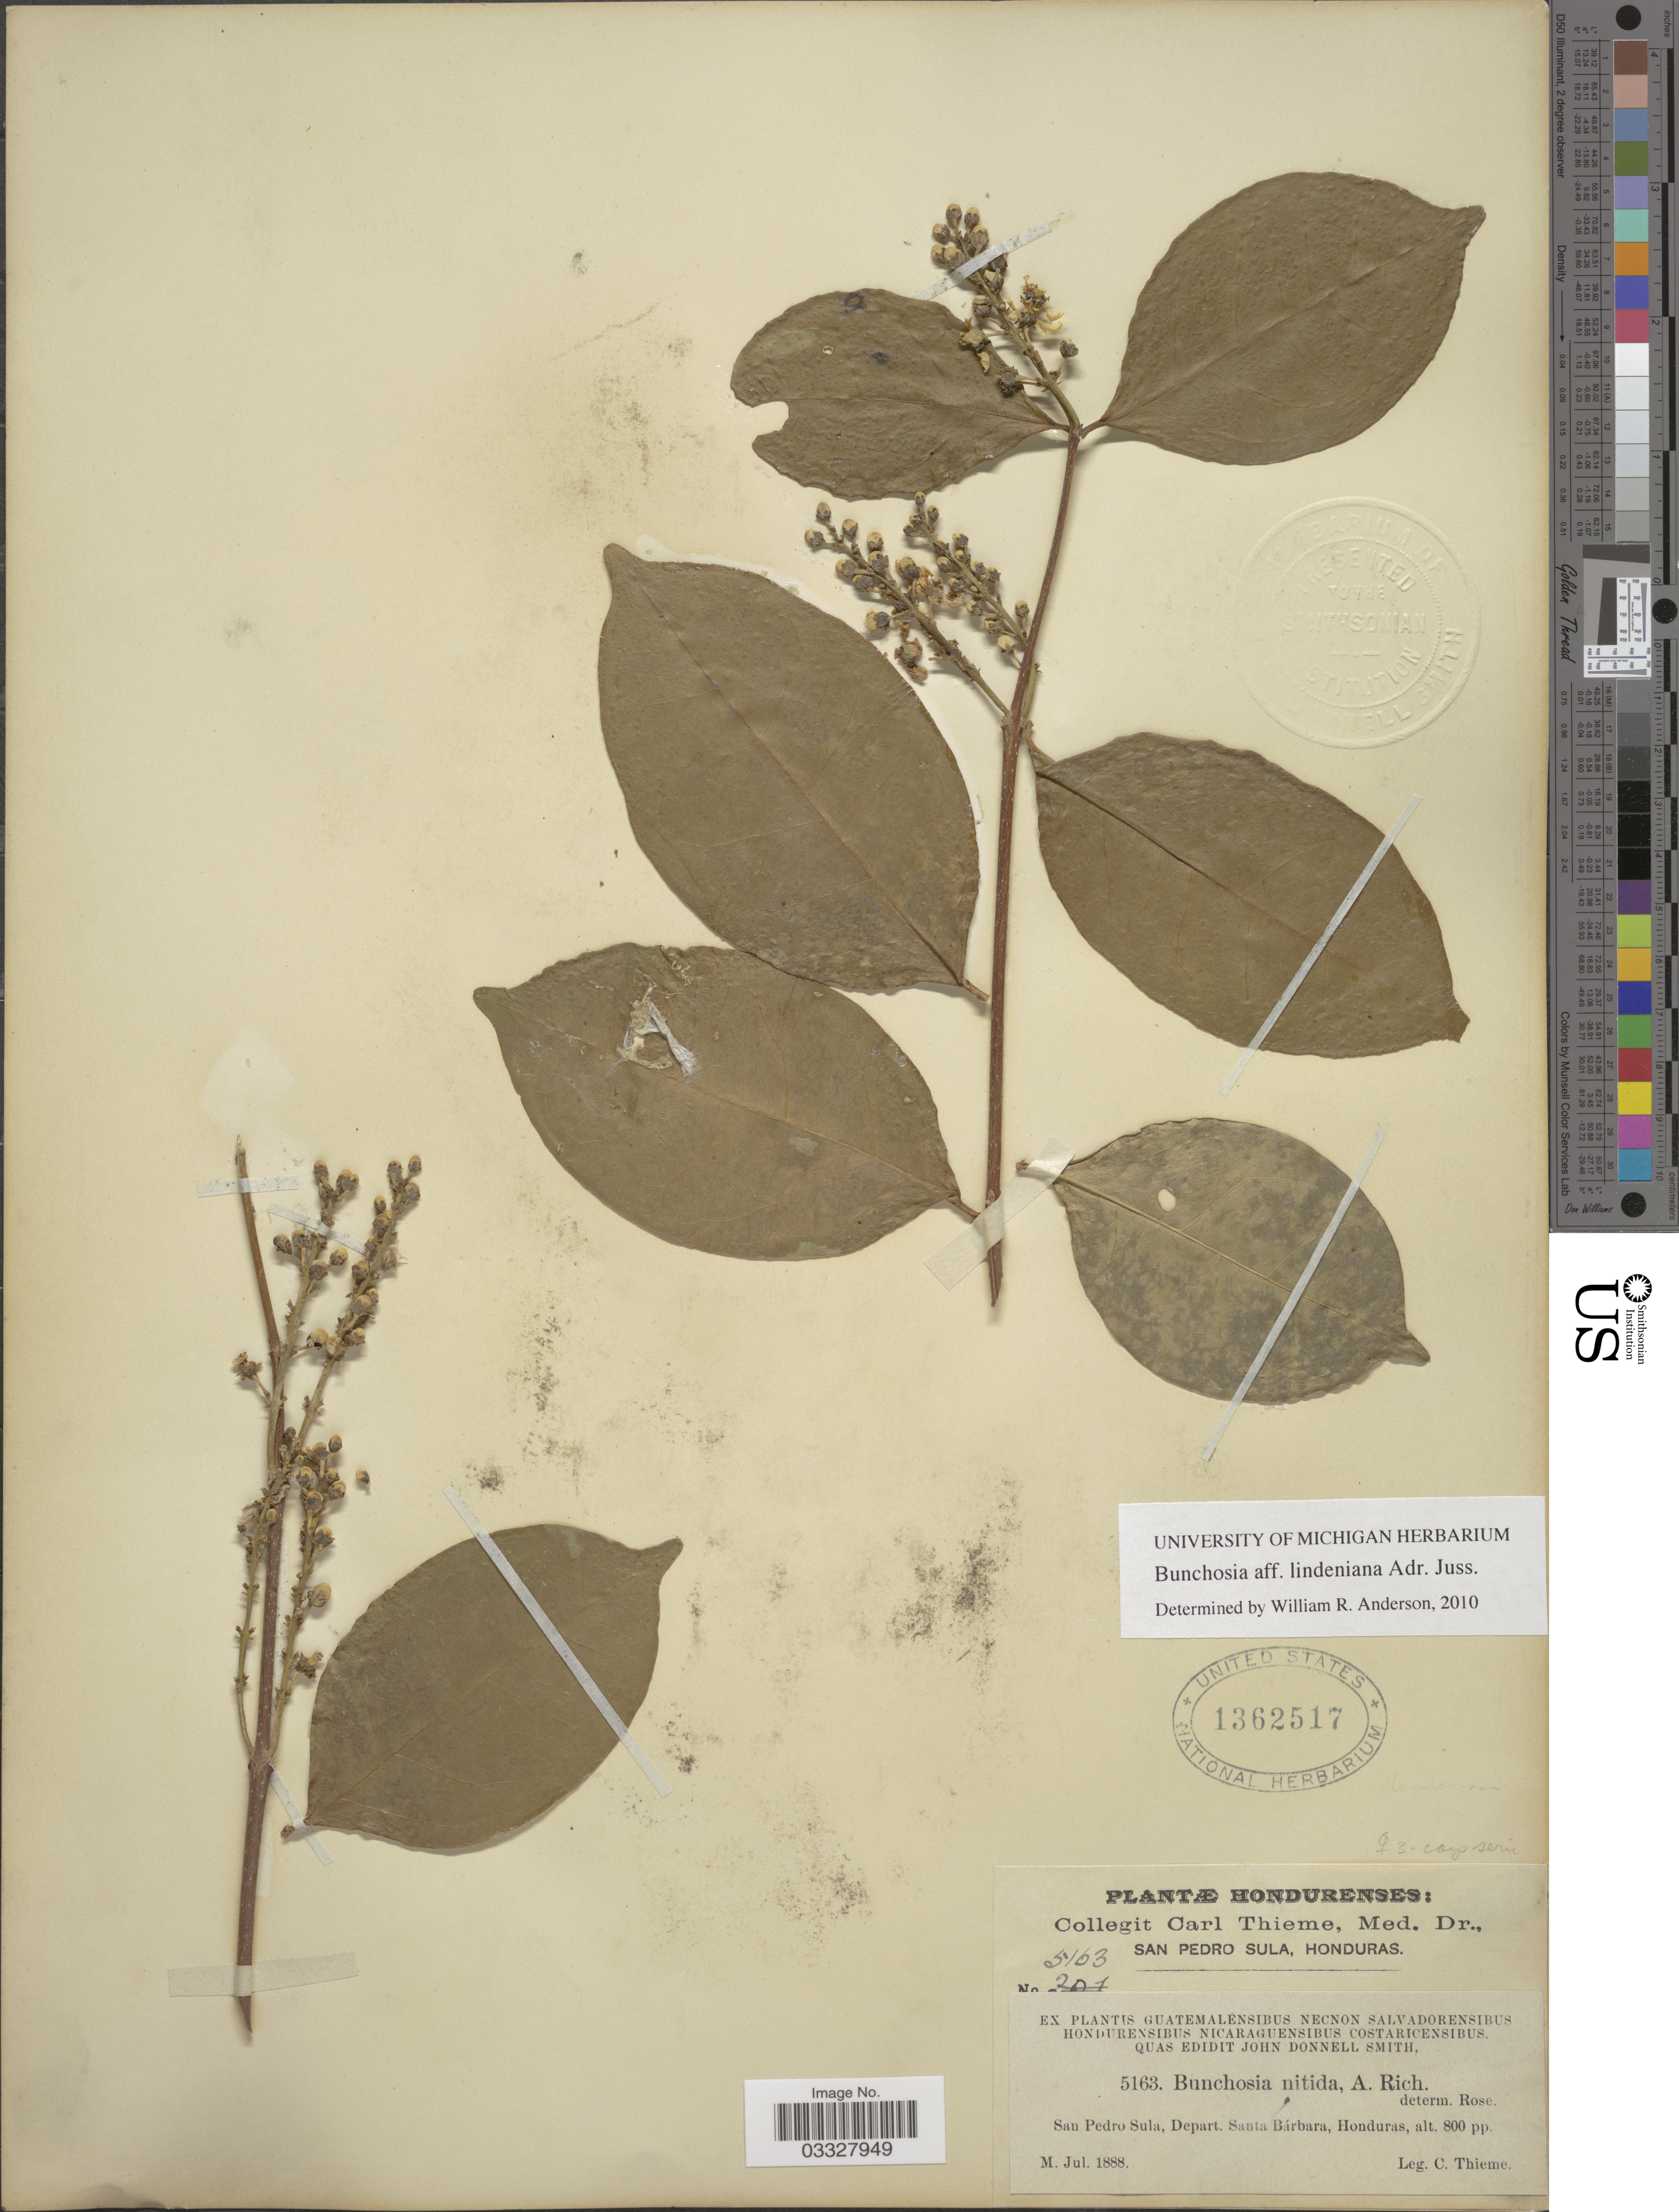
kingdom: Plantae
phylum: Tracheophyta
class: Magnoliopsida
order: Malpighiales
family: Malpighiaceae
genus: Bunchosia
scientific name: Bunchosia lindeniana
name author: A. Juss.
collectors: C. Thieme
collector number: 5163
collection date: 1888-07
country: Honduras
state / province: Santa Bárbara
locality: San Pedro Sula, Depart. Santa Bárbara.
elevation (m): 244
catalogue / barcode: US 1362517